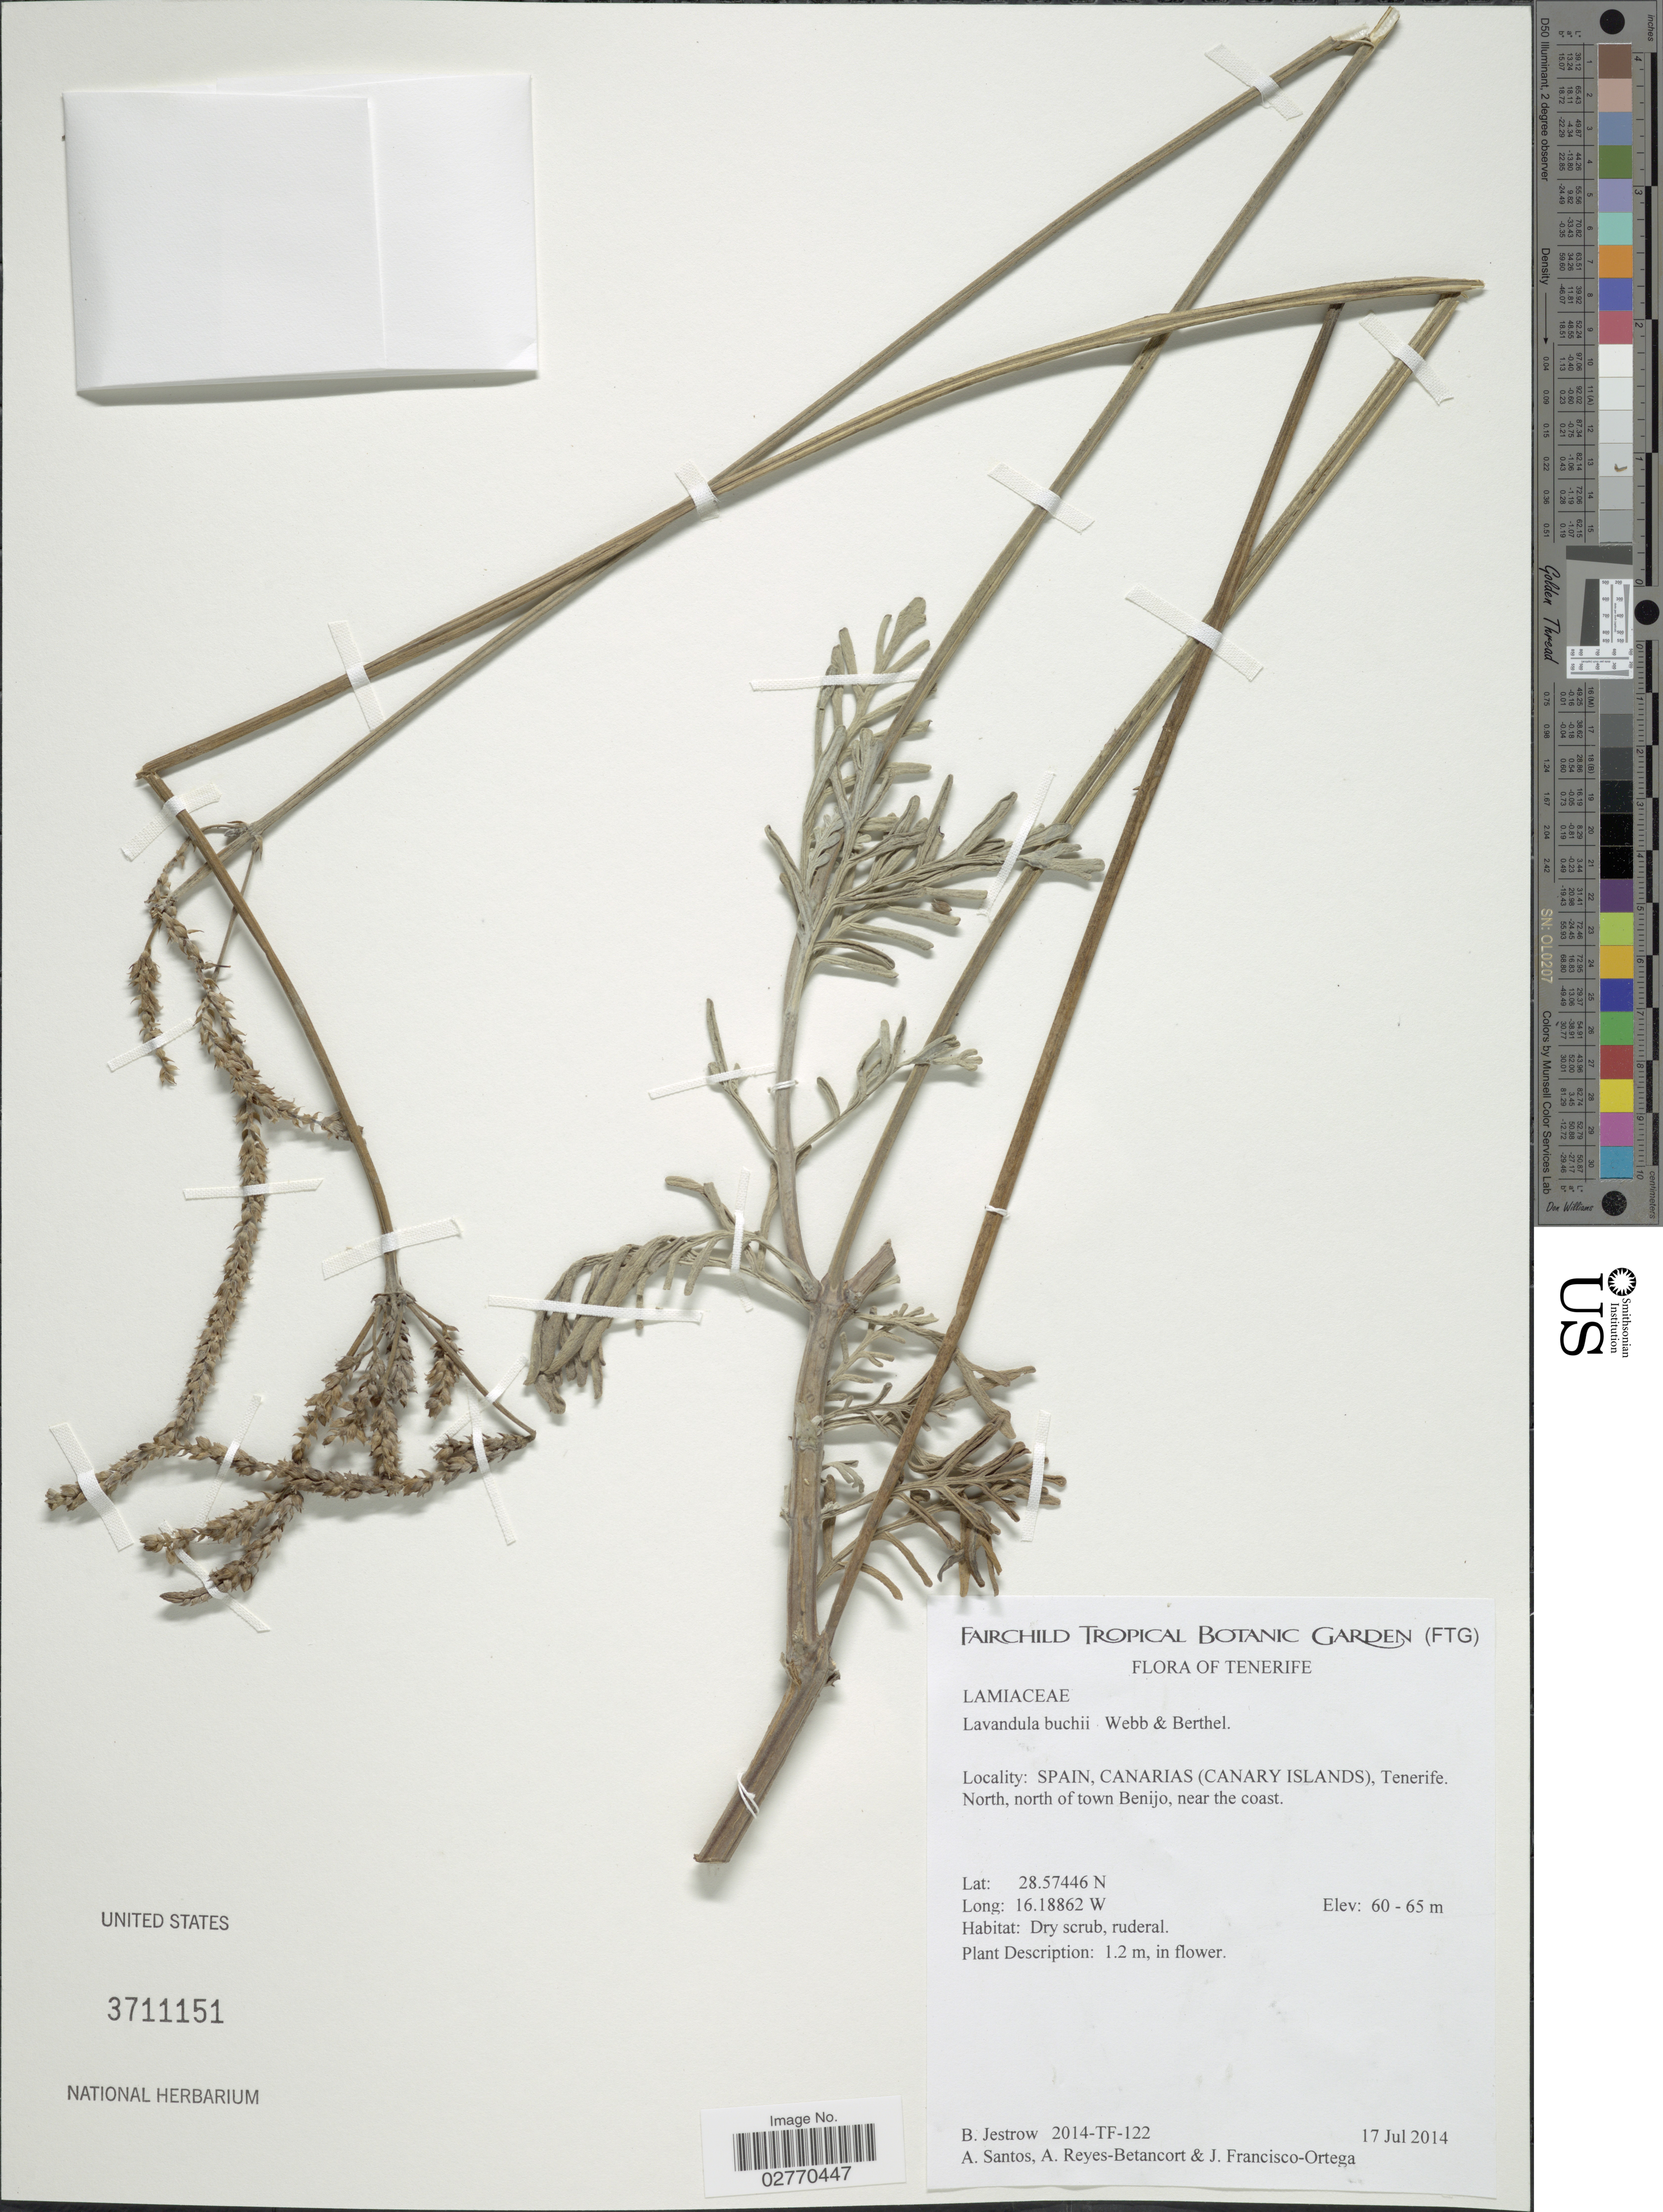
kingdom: Plantae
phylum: Tracheophyta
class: Magnoliopsida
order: Lamiales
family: Lamiaceae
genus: Lavandula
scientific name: Lavandula buchii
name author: D.A. Webb & Berthel.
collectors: B. Jestrow, A. Santos, A. Reyes-Betancort & J. Francisco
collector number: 2014-TF-122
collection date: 2014-07-17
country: Spain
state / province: Canarias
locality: Tenerife, (Canary Islands), North, north of town Benijo, near the coast.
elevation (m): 60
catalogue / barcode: US 3711151